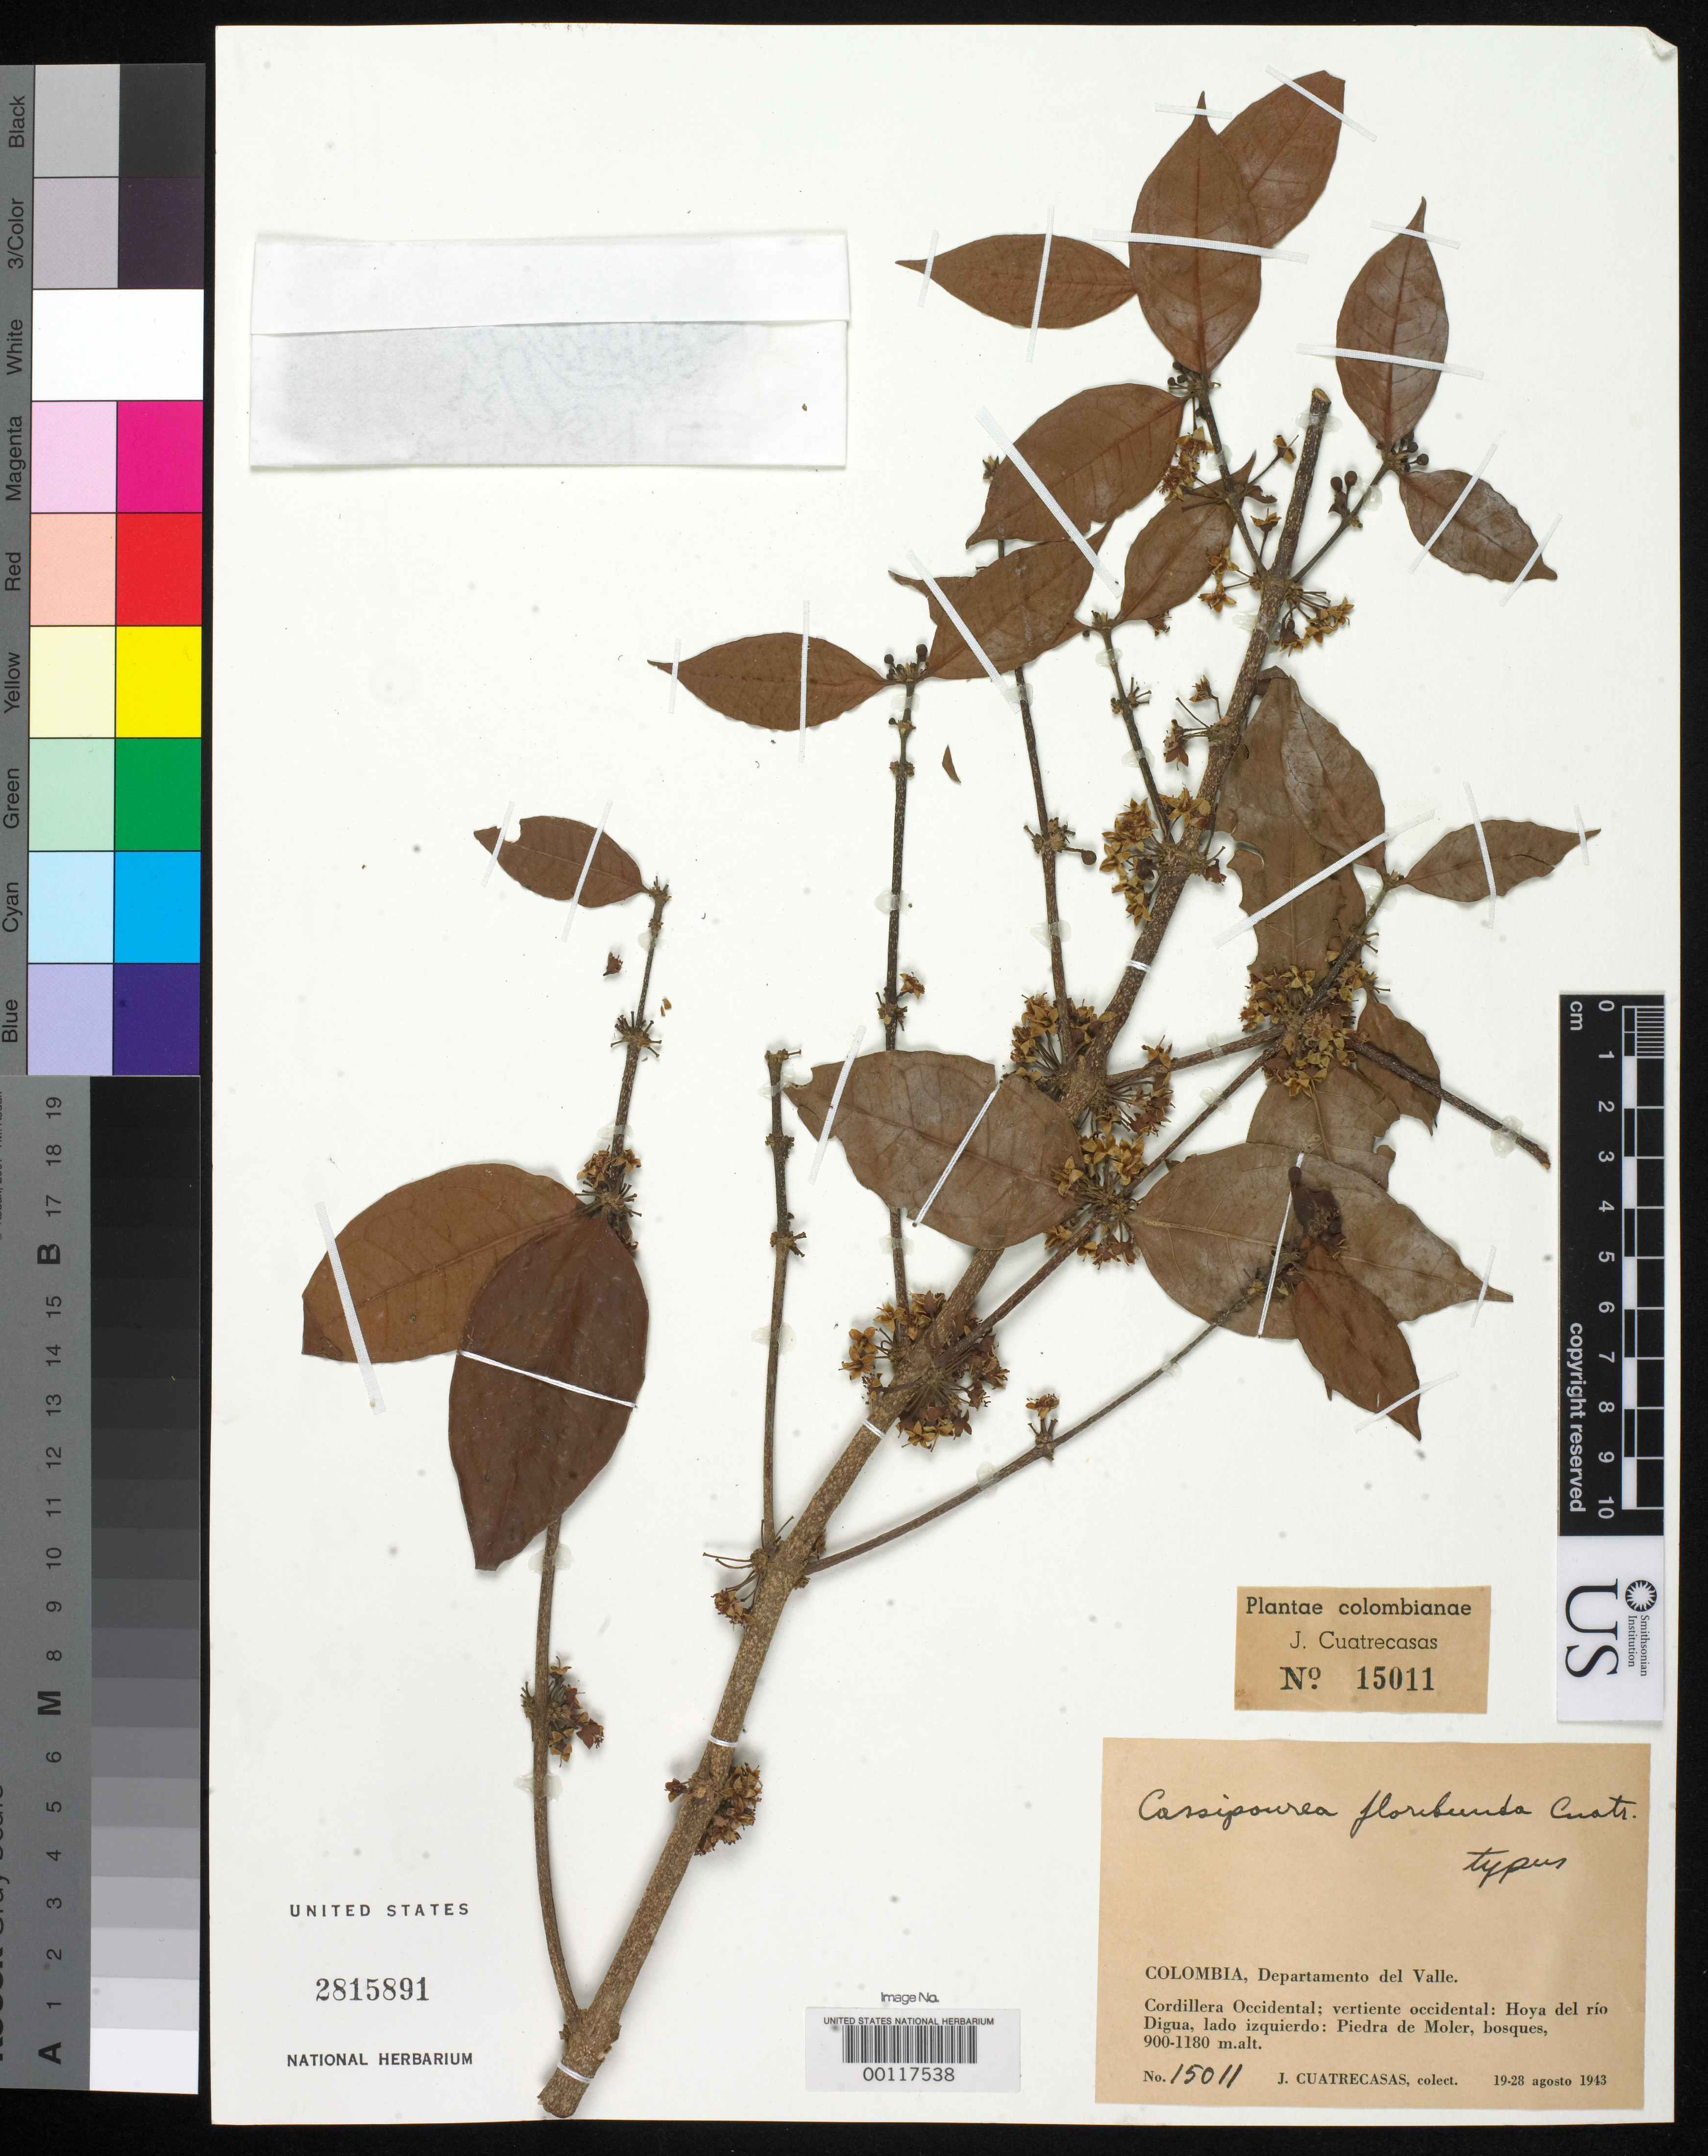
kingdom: Plantae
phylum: Tracheophyta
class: Magnoliopsida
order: Malpighiales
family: Rhizophoraceae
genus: Cassipourea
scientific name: Cassipourea floribunda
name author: Cuatrec.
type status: Isotype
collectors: J. Cuatrecasas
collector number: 15011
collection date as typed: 19 Aug 1943 to 28 Aug 1943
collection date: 1943-08-19/1943-08-28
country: Colombia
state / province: Valle del Cauca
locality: Cordillera Occidental, Vertiente Occidental, Hoya del Rio Digua, Lado Izquierdo, Piedra de Moler.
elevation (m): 900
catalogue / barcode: US 2815891